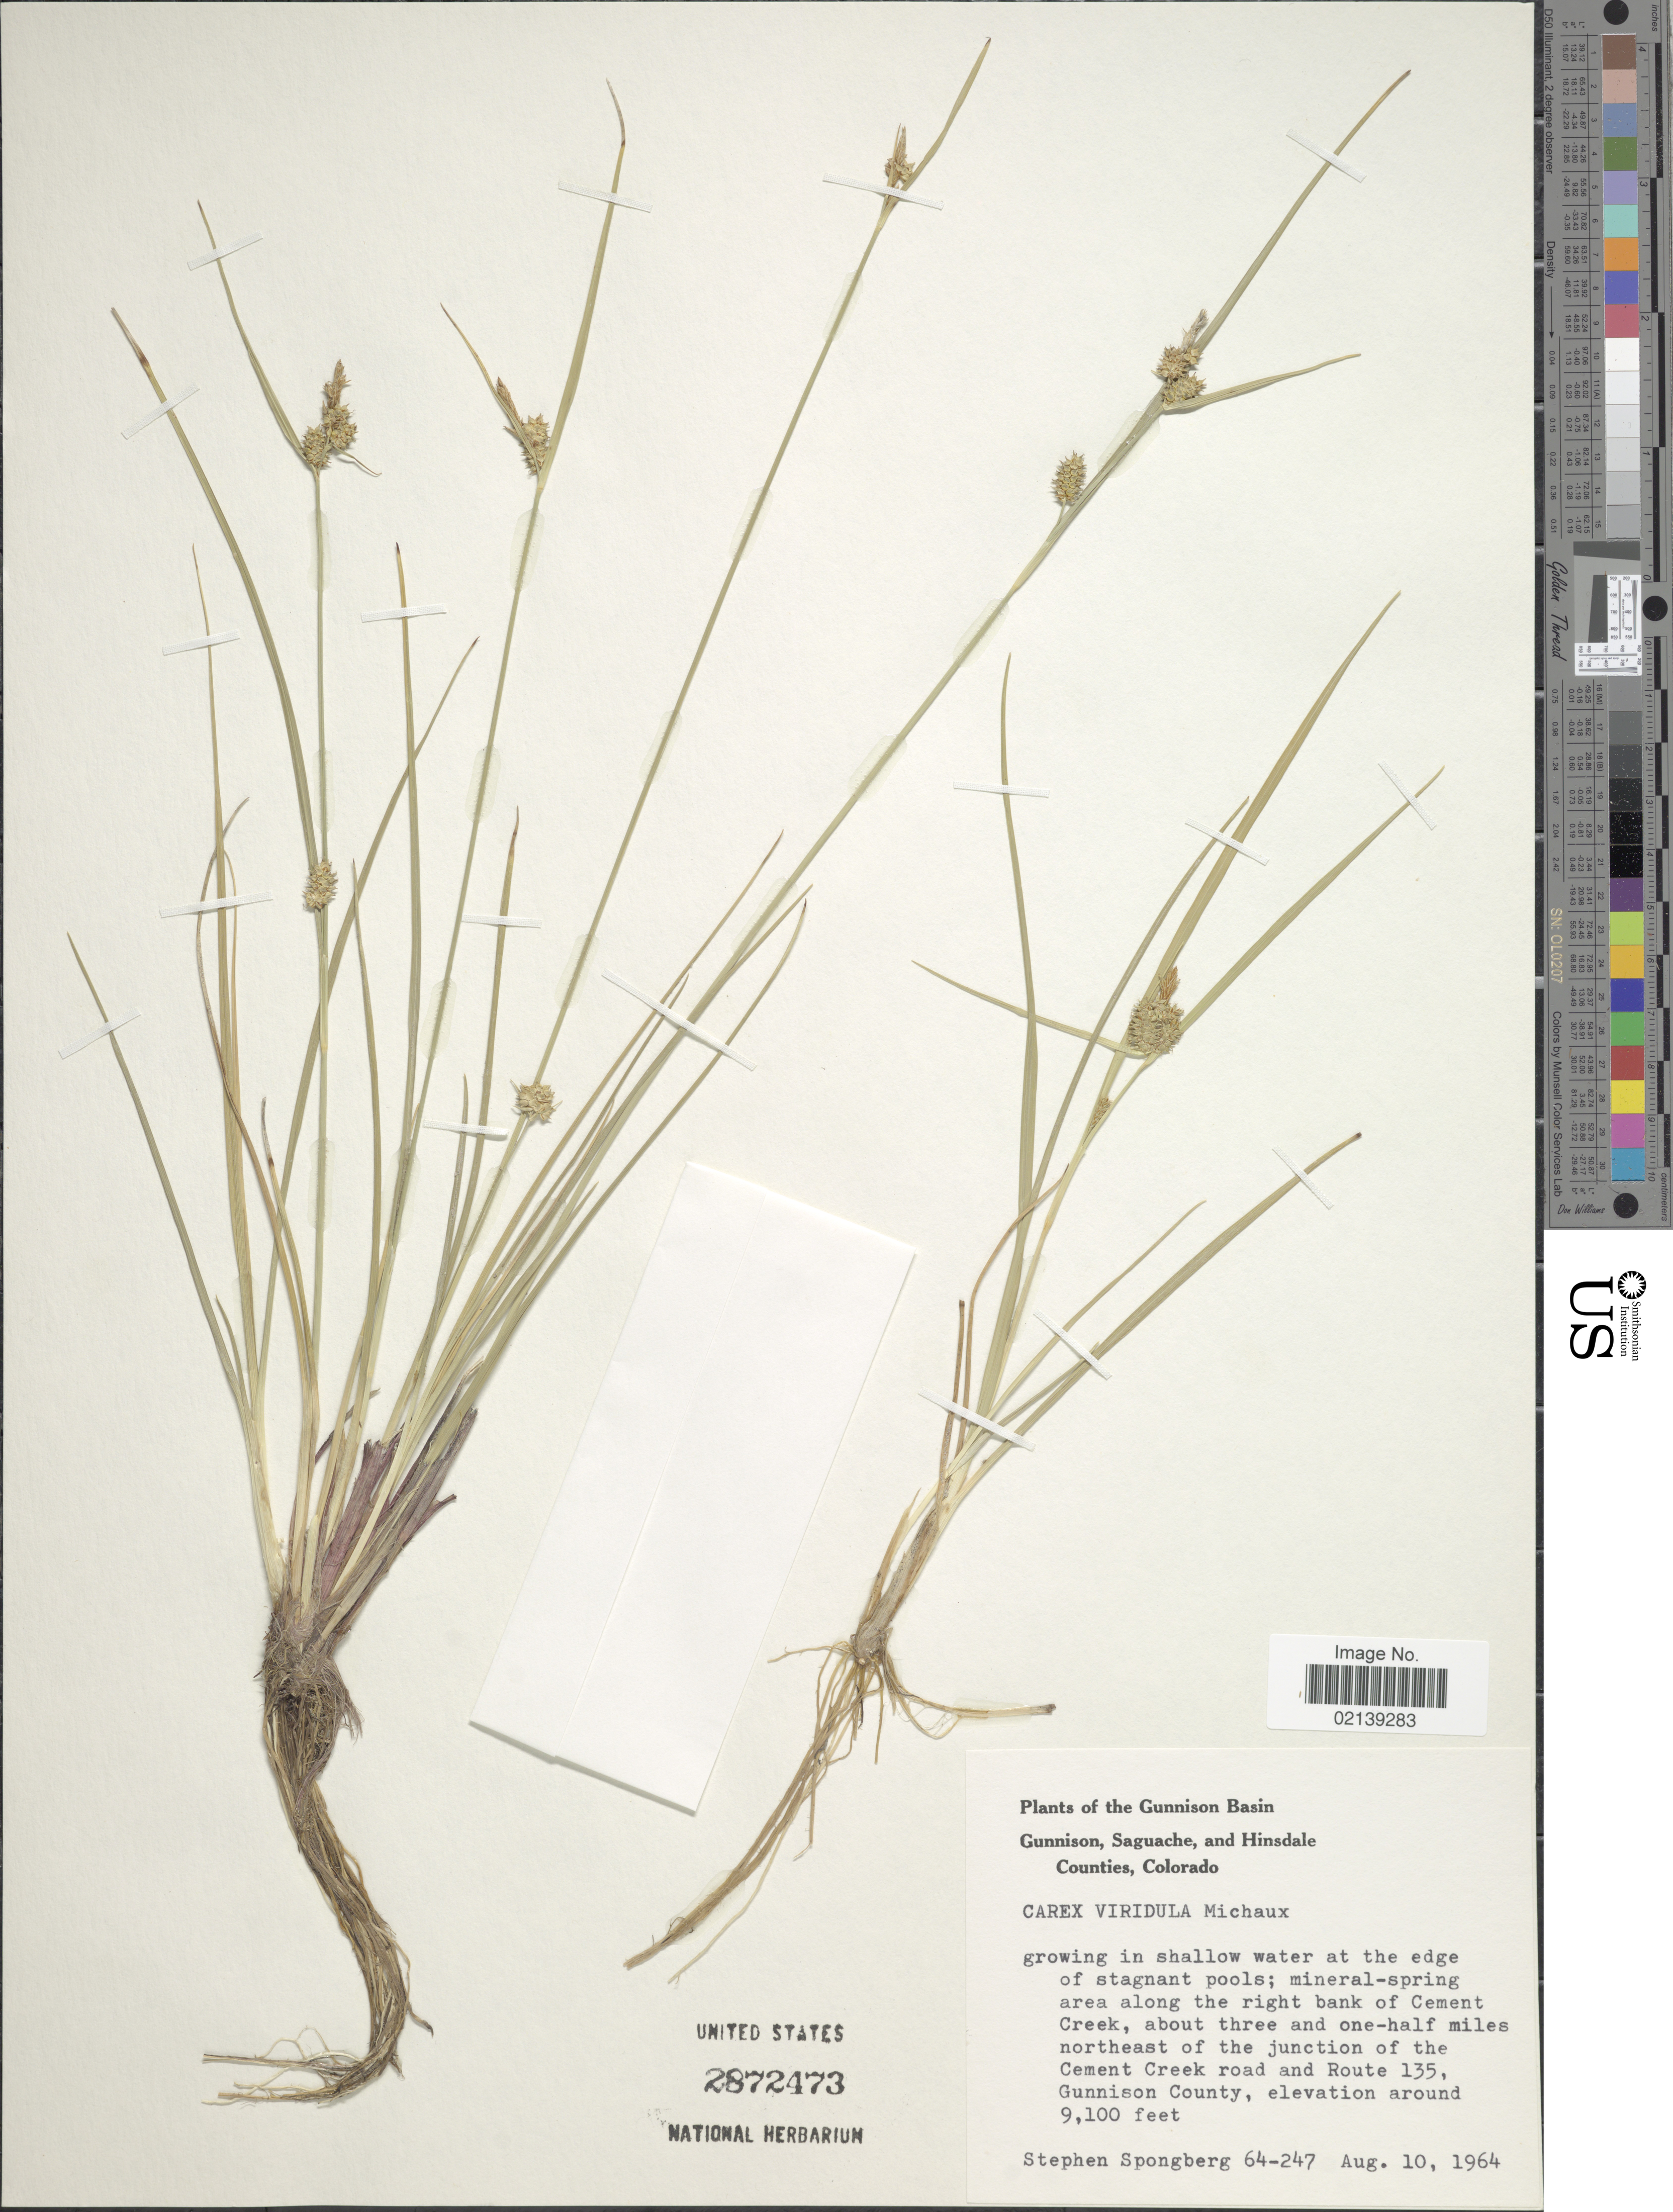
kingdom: Plantae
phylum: Tracheophyta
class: Liliopsida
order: Poales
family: Cyperaceae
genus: Carex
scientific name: Carex oederi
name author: Retz.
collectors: S. A.Spongberg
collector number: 64-247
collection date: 1964-08-10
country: United States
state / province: Colorado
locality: Gunnison Basin, Gunnison, Saguache, and Hinsdale Counties, shallow water at the edge of stagnant pools; mineral spring area along the north bank of Cement Creek, about five miles northeast of the junction of the Cement Creek Route with Route 135, Gunnison County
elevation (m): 2774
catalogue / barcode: US 2872473